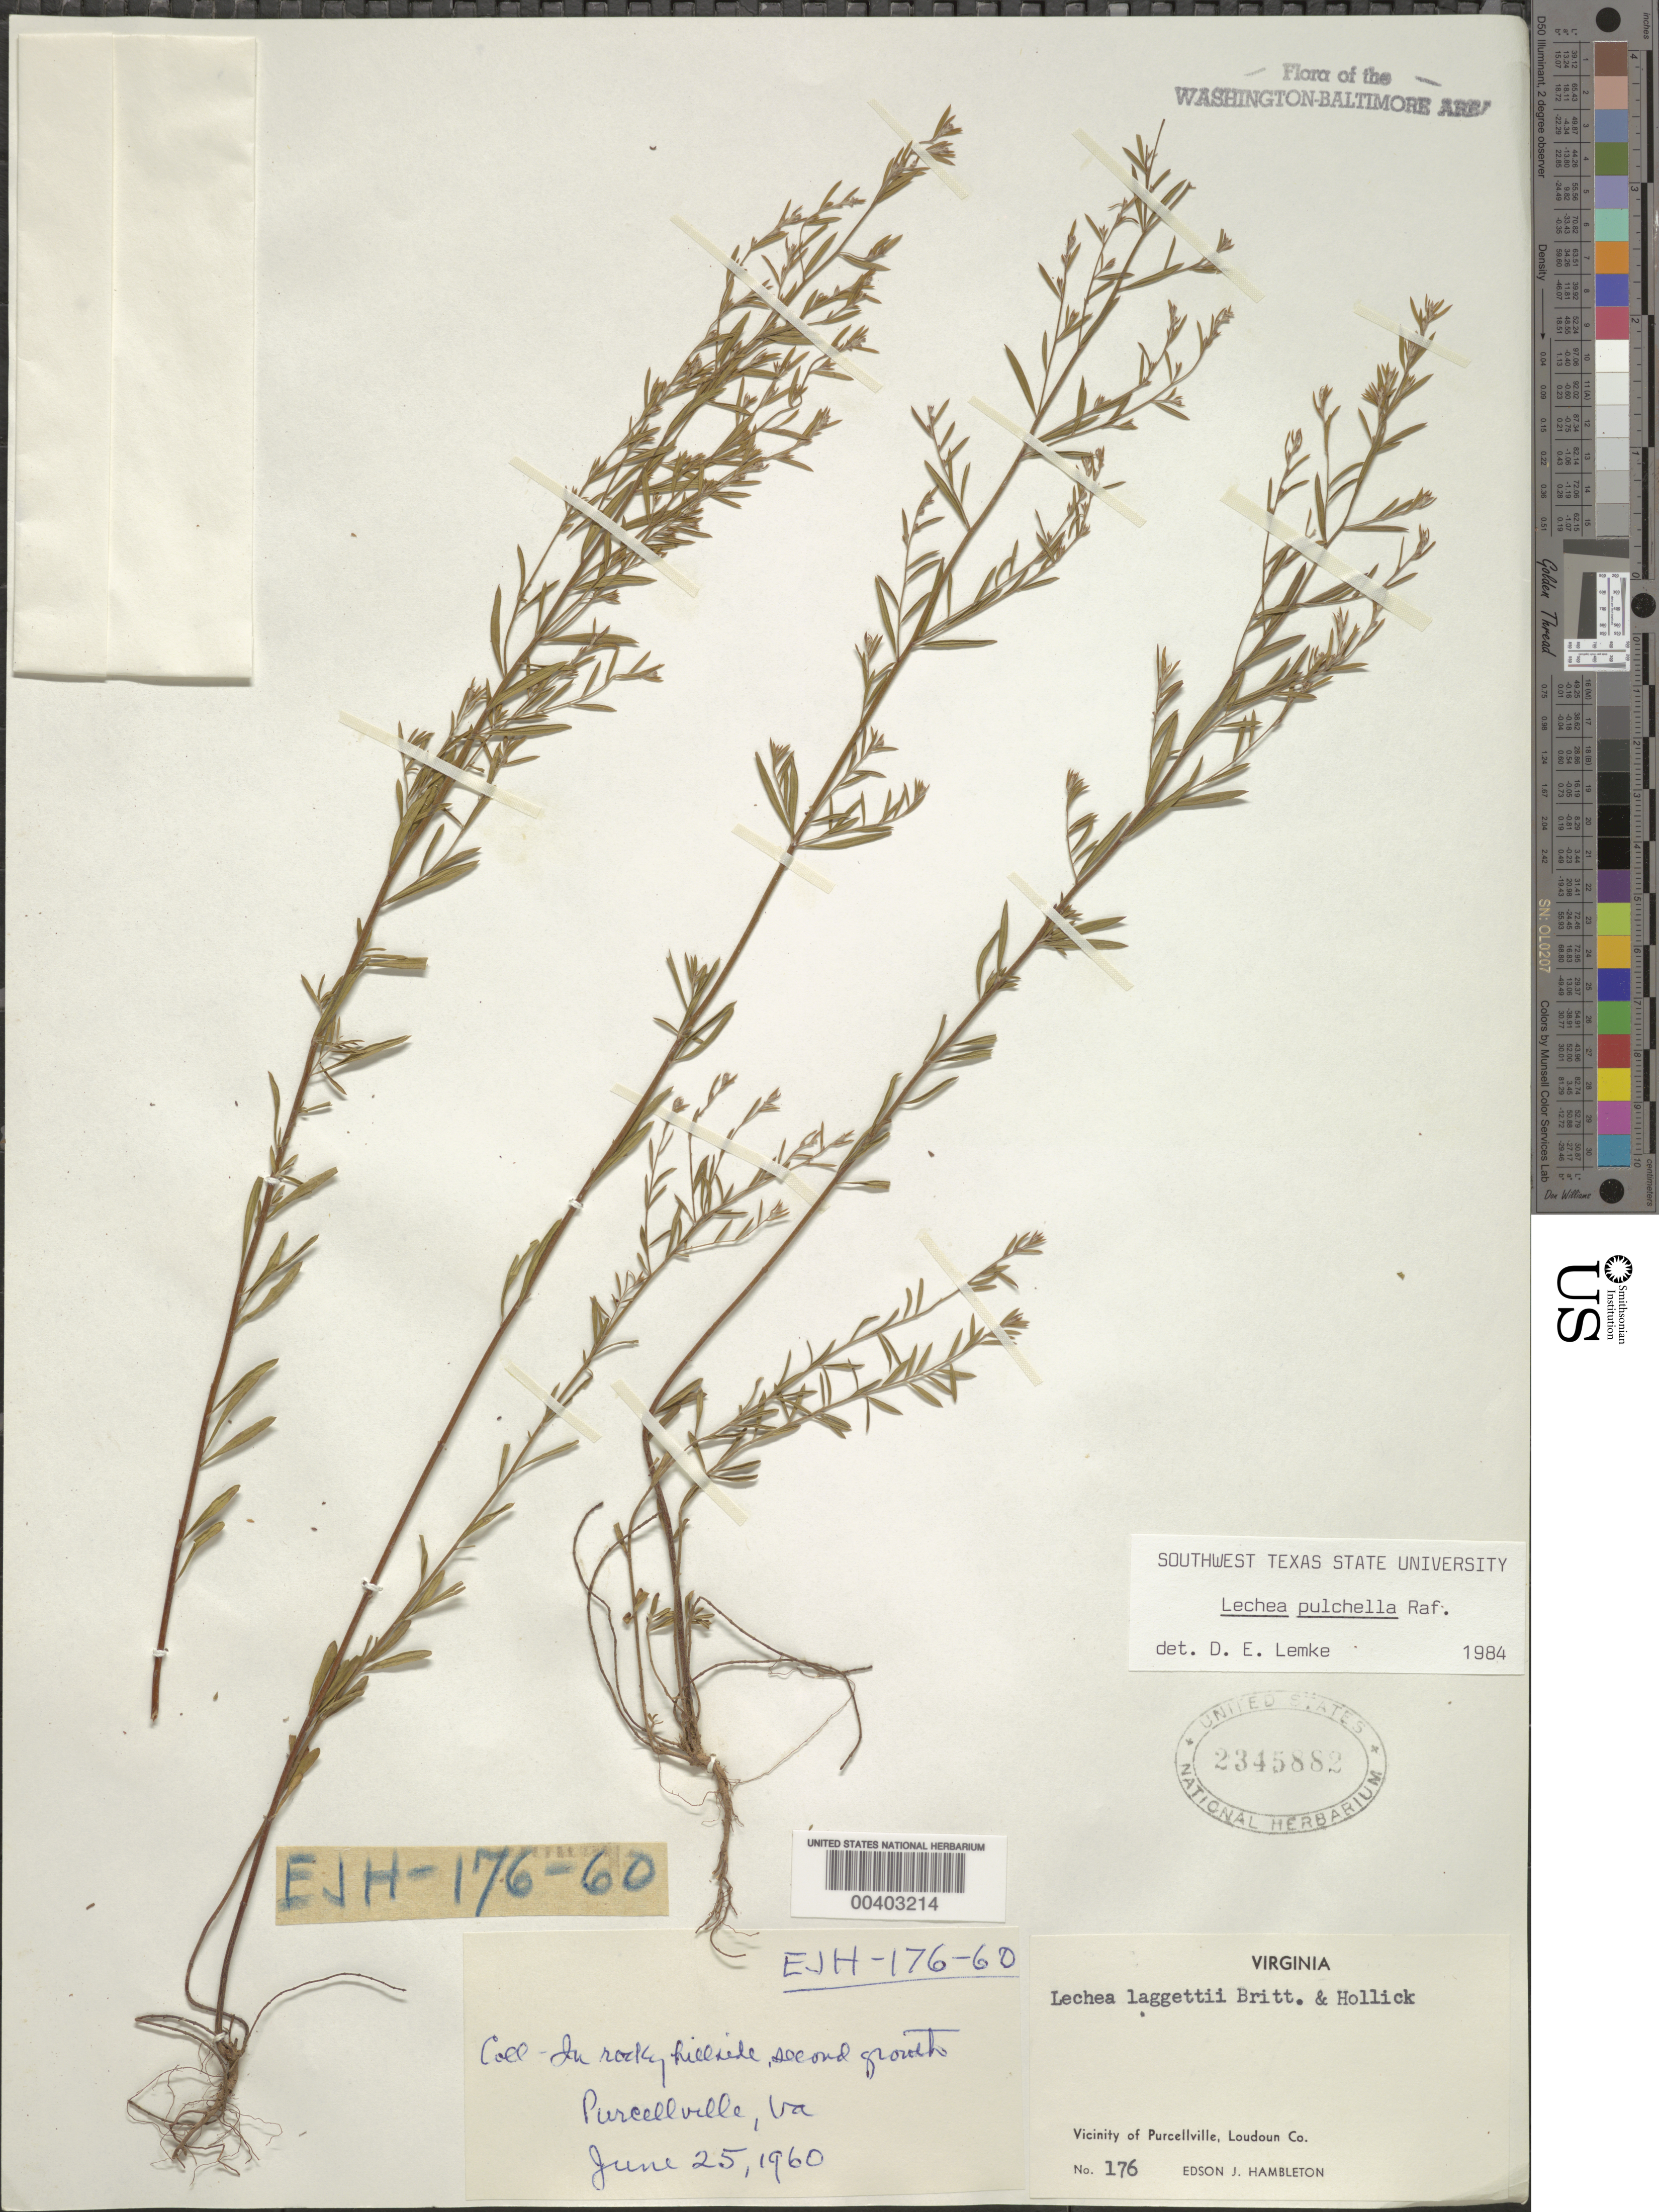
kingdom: Plantae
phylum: Tracheophyta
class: Magnoliopsida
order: Malvales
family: Cistaceae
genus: Lechea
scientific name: Lechea pulchella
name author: Raf.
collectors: E. Hambleton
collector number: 176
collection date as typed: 25 Jun 1960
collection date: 1960-06-25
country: United States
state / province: Virginia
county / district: Loudoun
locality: Purcellville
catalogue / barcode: US 2345882